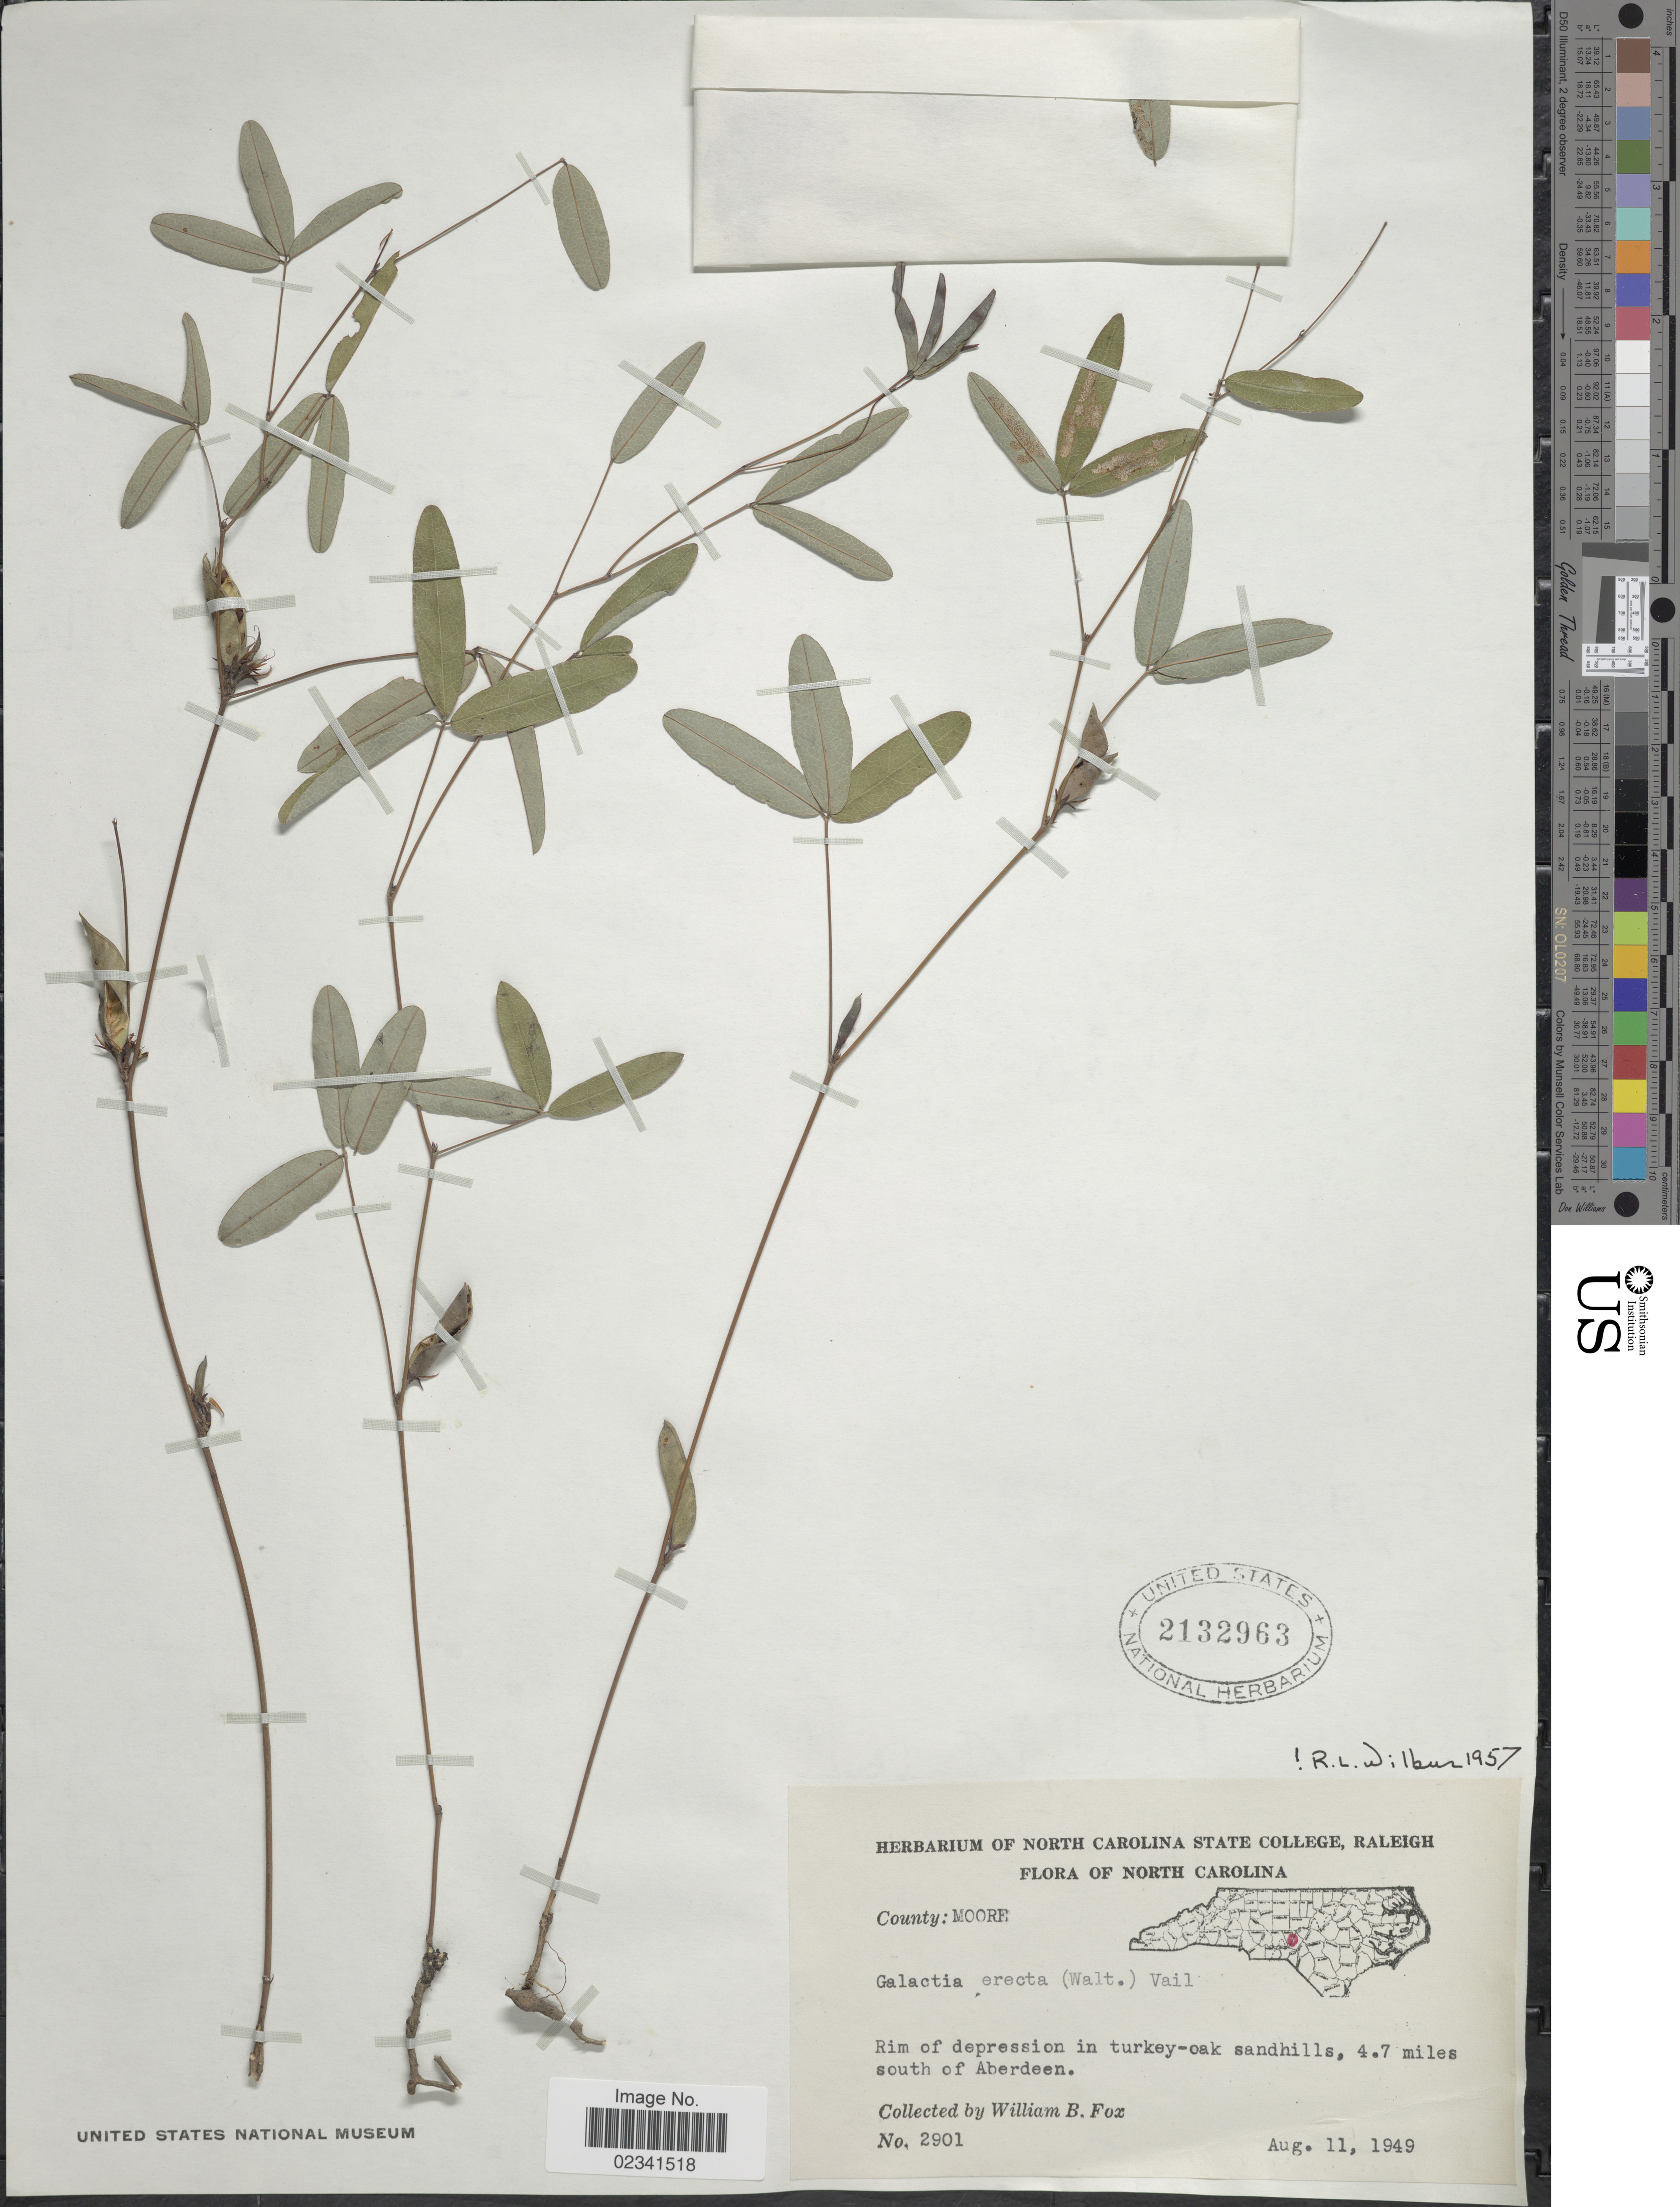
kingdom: Plantae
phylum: Tracheophyta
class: Magnoliopsida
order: Fabales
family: Fabaceae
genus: Galactia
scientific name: Galactia erecta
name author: (Walter) Vail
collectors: W. B. Fox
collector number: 2901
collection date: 1949-08-11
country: United States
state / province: North Carolina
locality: County: Moore, Rim of depression in turkey-oak sandhills, 4.7 miles south of Aberdeen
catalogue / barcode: US 2132963